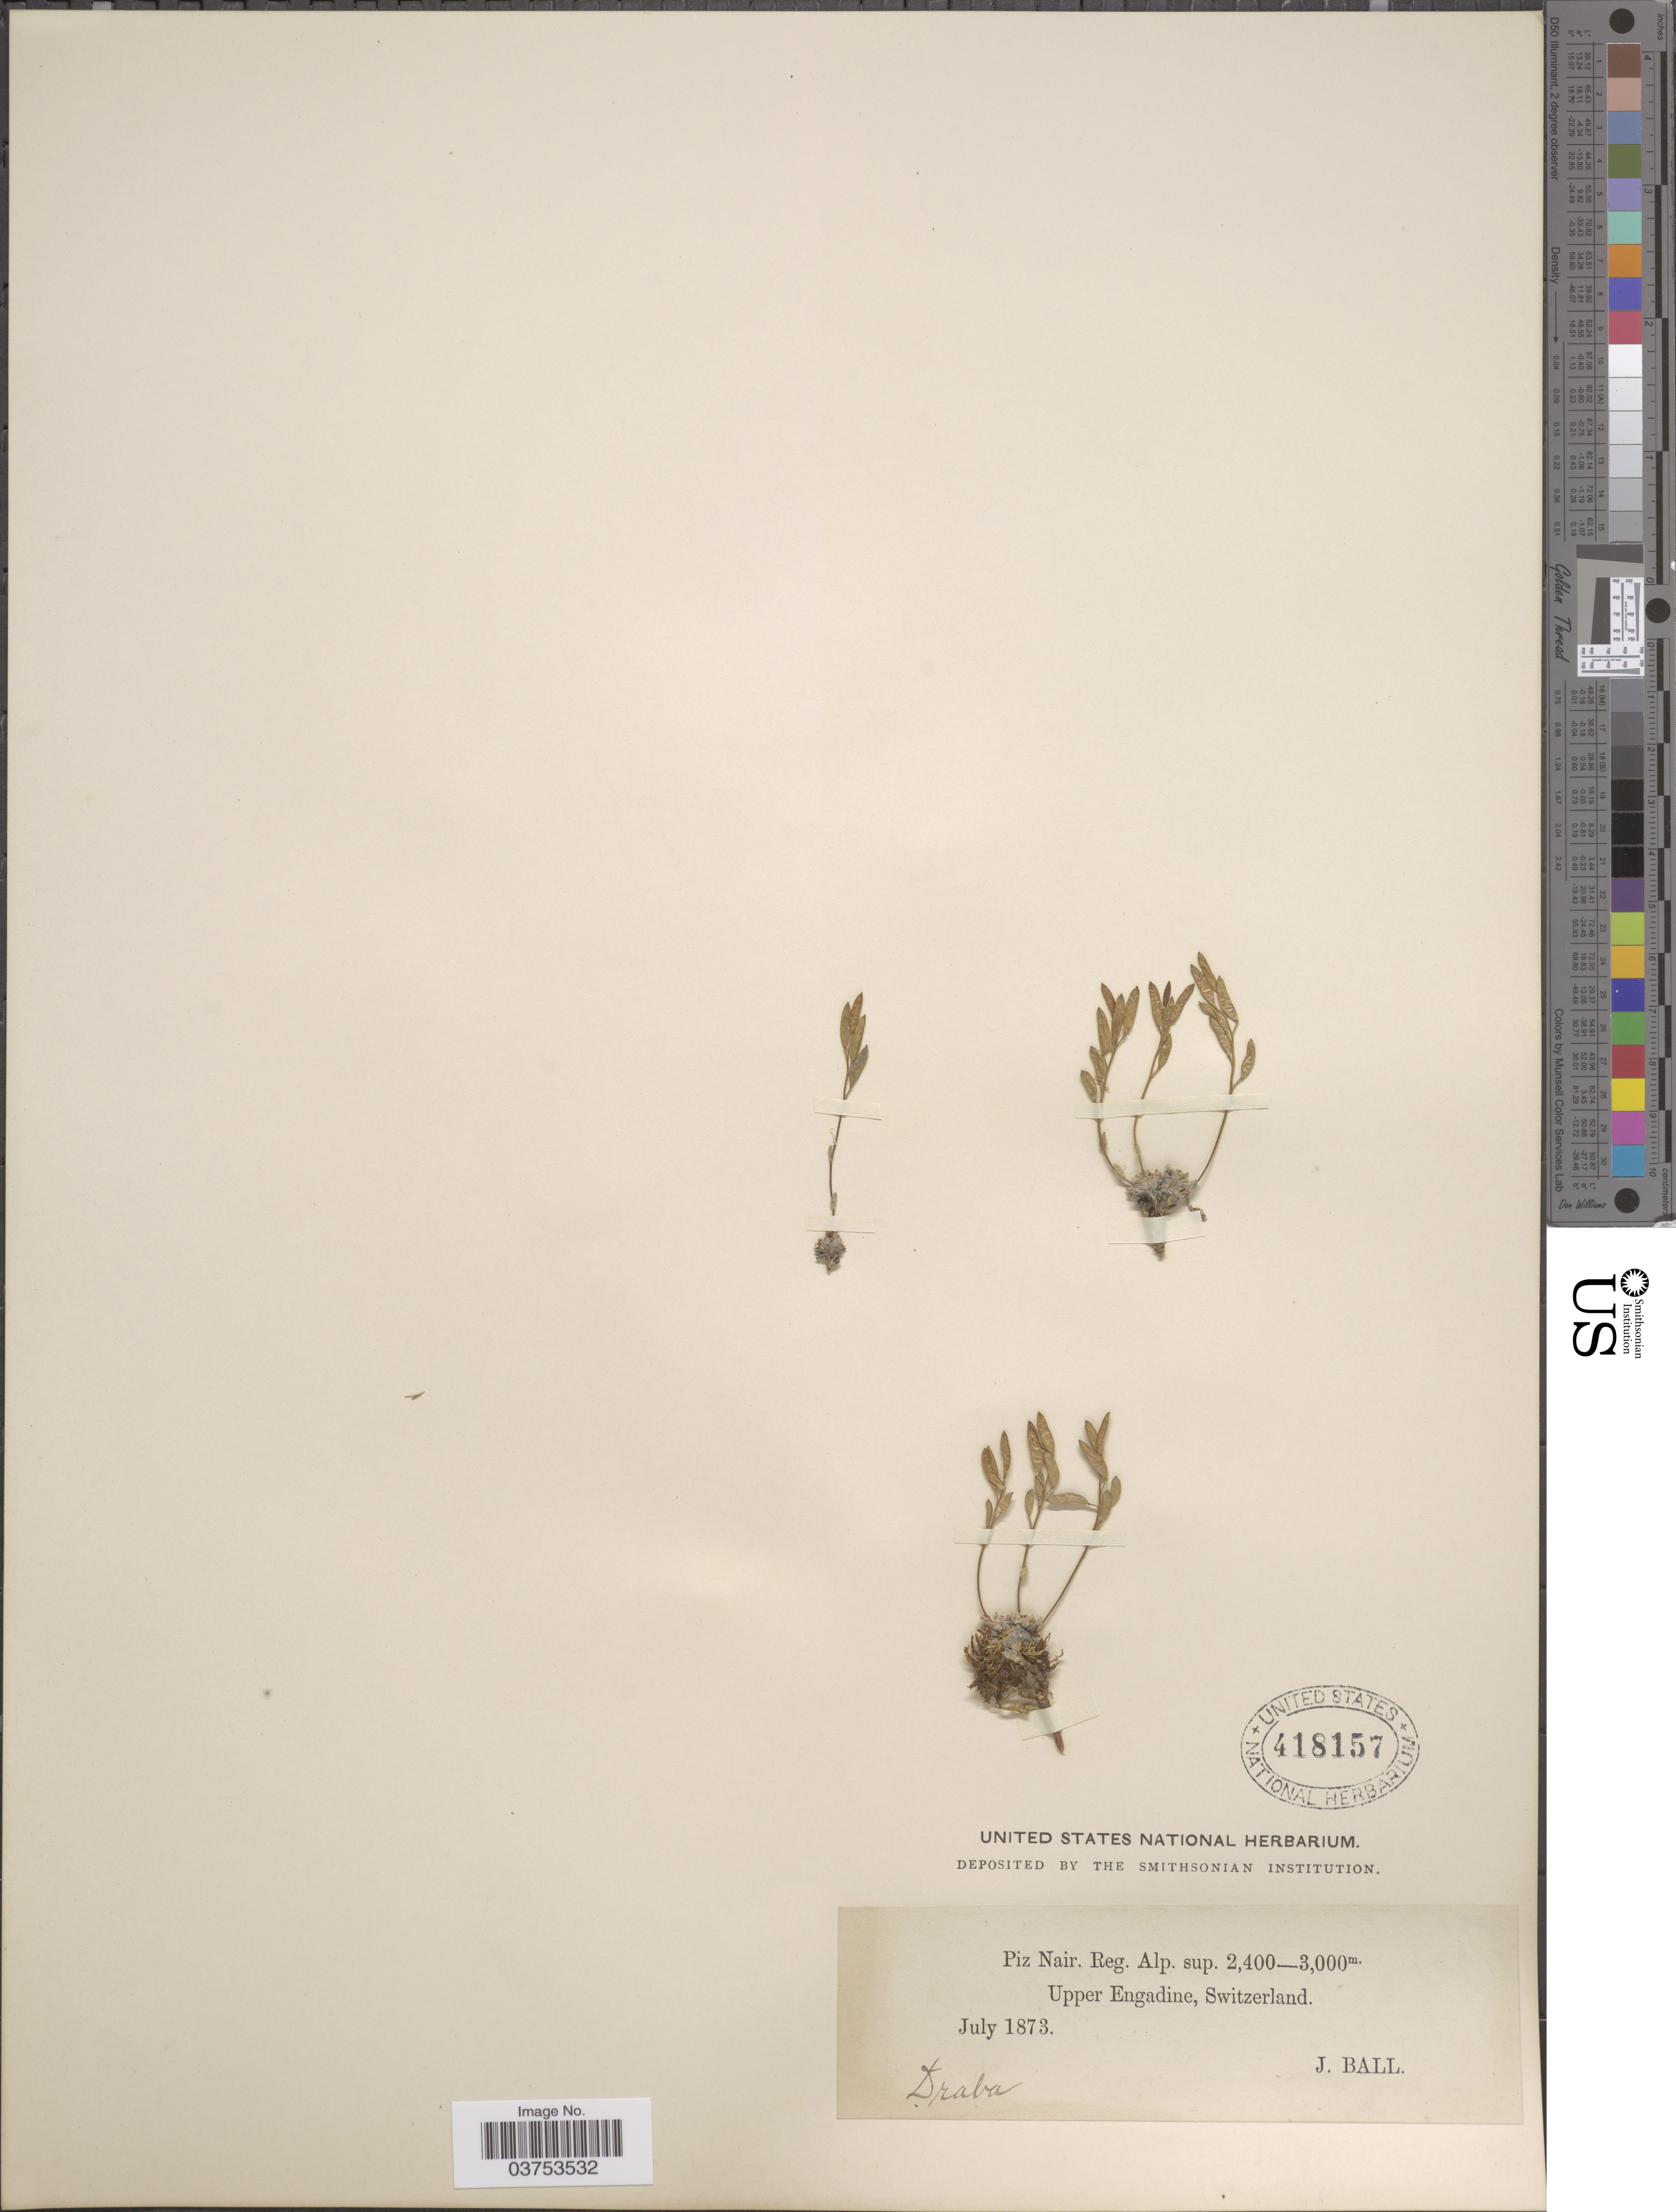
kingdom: Plantae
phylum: Tracheophyta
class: Magnoliopsida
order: Brassicales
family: Brassicaceae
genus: Draba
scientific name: Draba sp.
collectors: J. Ball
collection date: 1873-07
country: Switzerland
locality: Piz Nair. Reg. Alp. sup. Upper Engadine.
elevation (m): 2400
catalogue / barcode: US 418157